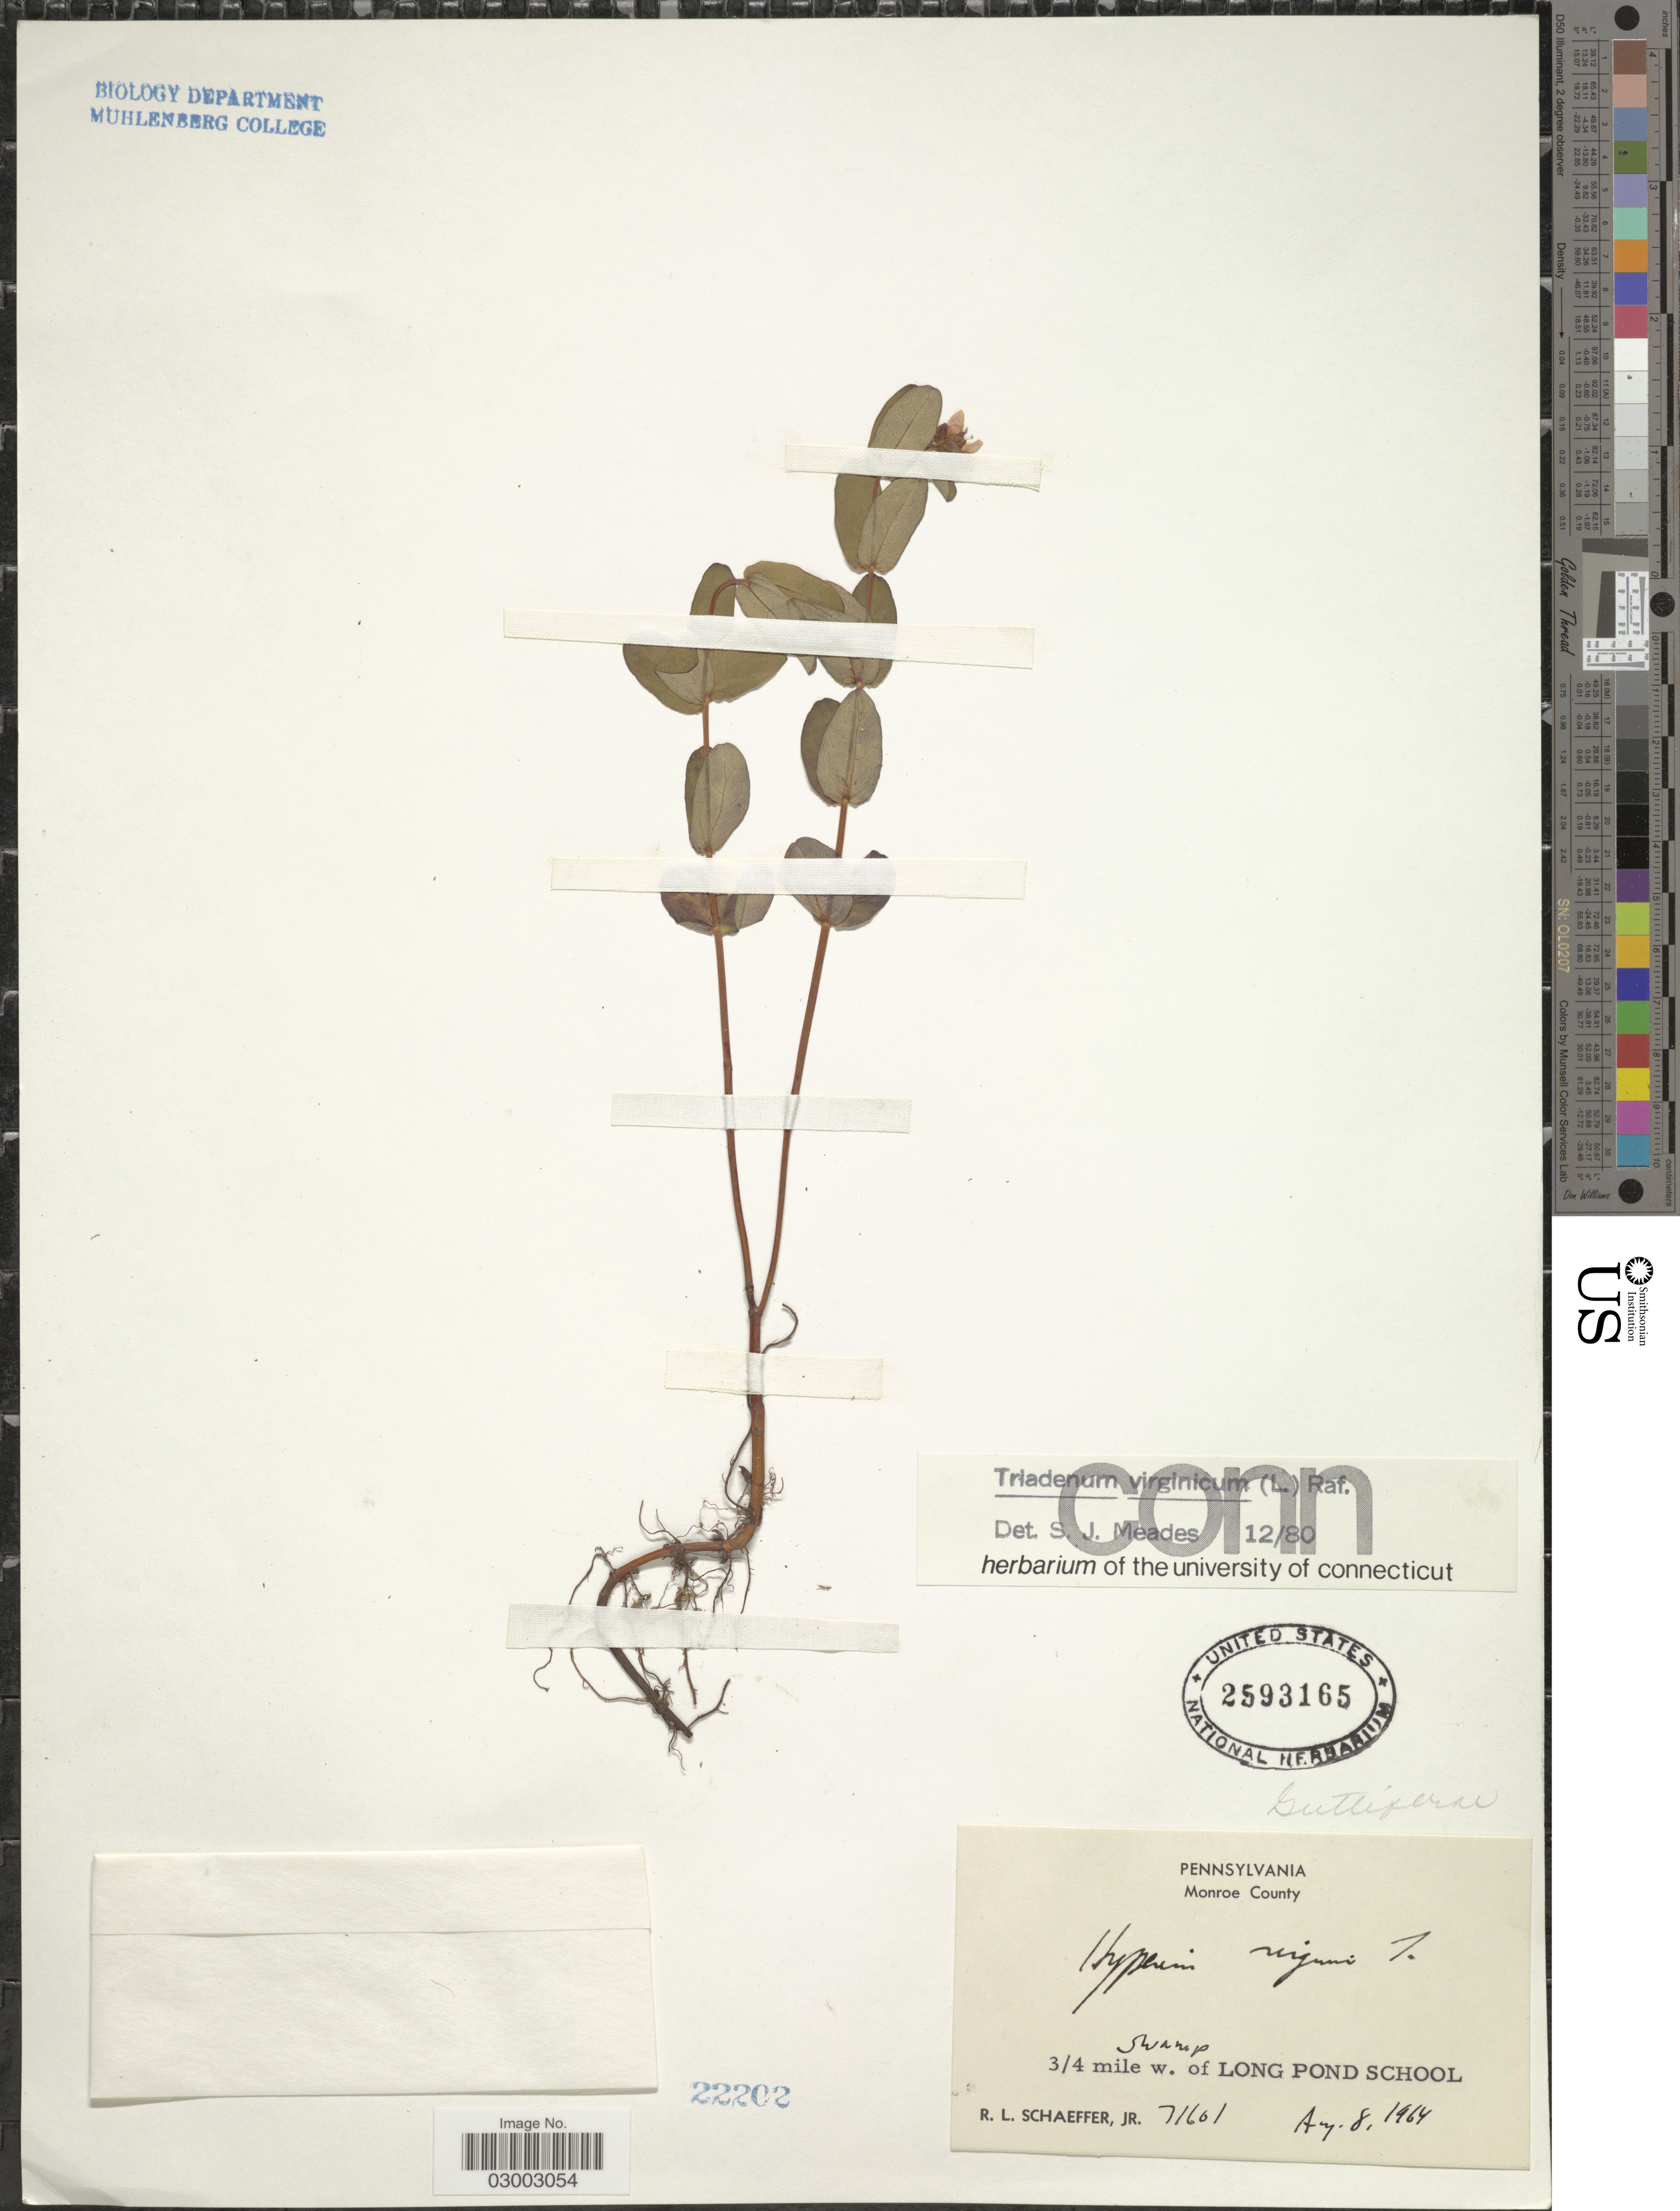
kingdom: Plantae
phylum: Tracheophyta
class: Magnoliopsida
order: Malpighiales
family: Hypericaceae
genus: Hypericum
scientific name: Hypericum virginicum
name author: L.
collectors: R. L. Schaeffer Jr.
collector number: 71601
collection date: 1964-08-08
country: United States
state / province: Pennsylvania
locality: Monroe County, Swamp, 3/4 mile w. of Long Pond School.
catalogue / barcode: US 2593165